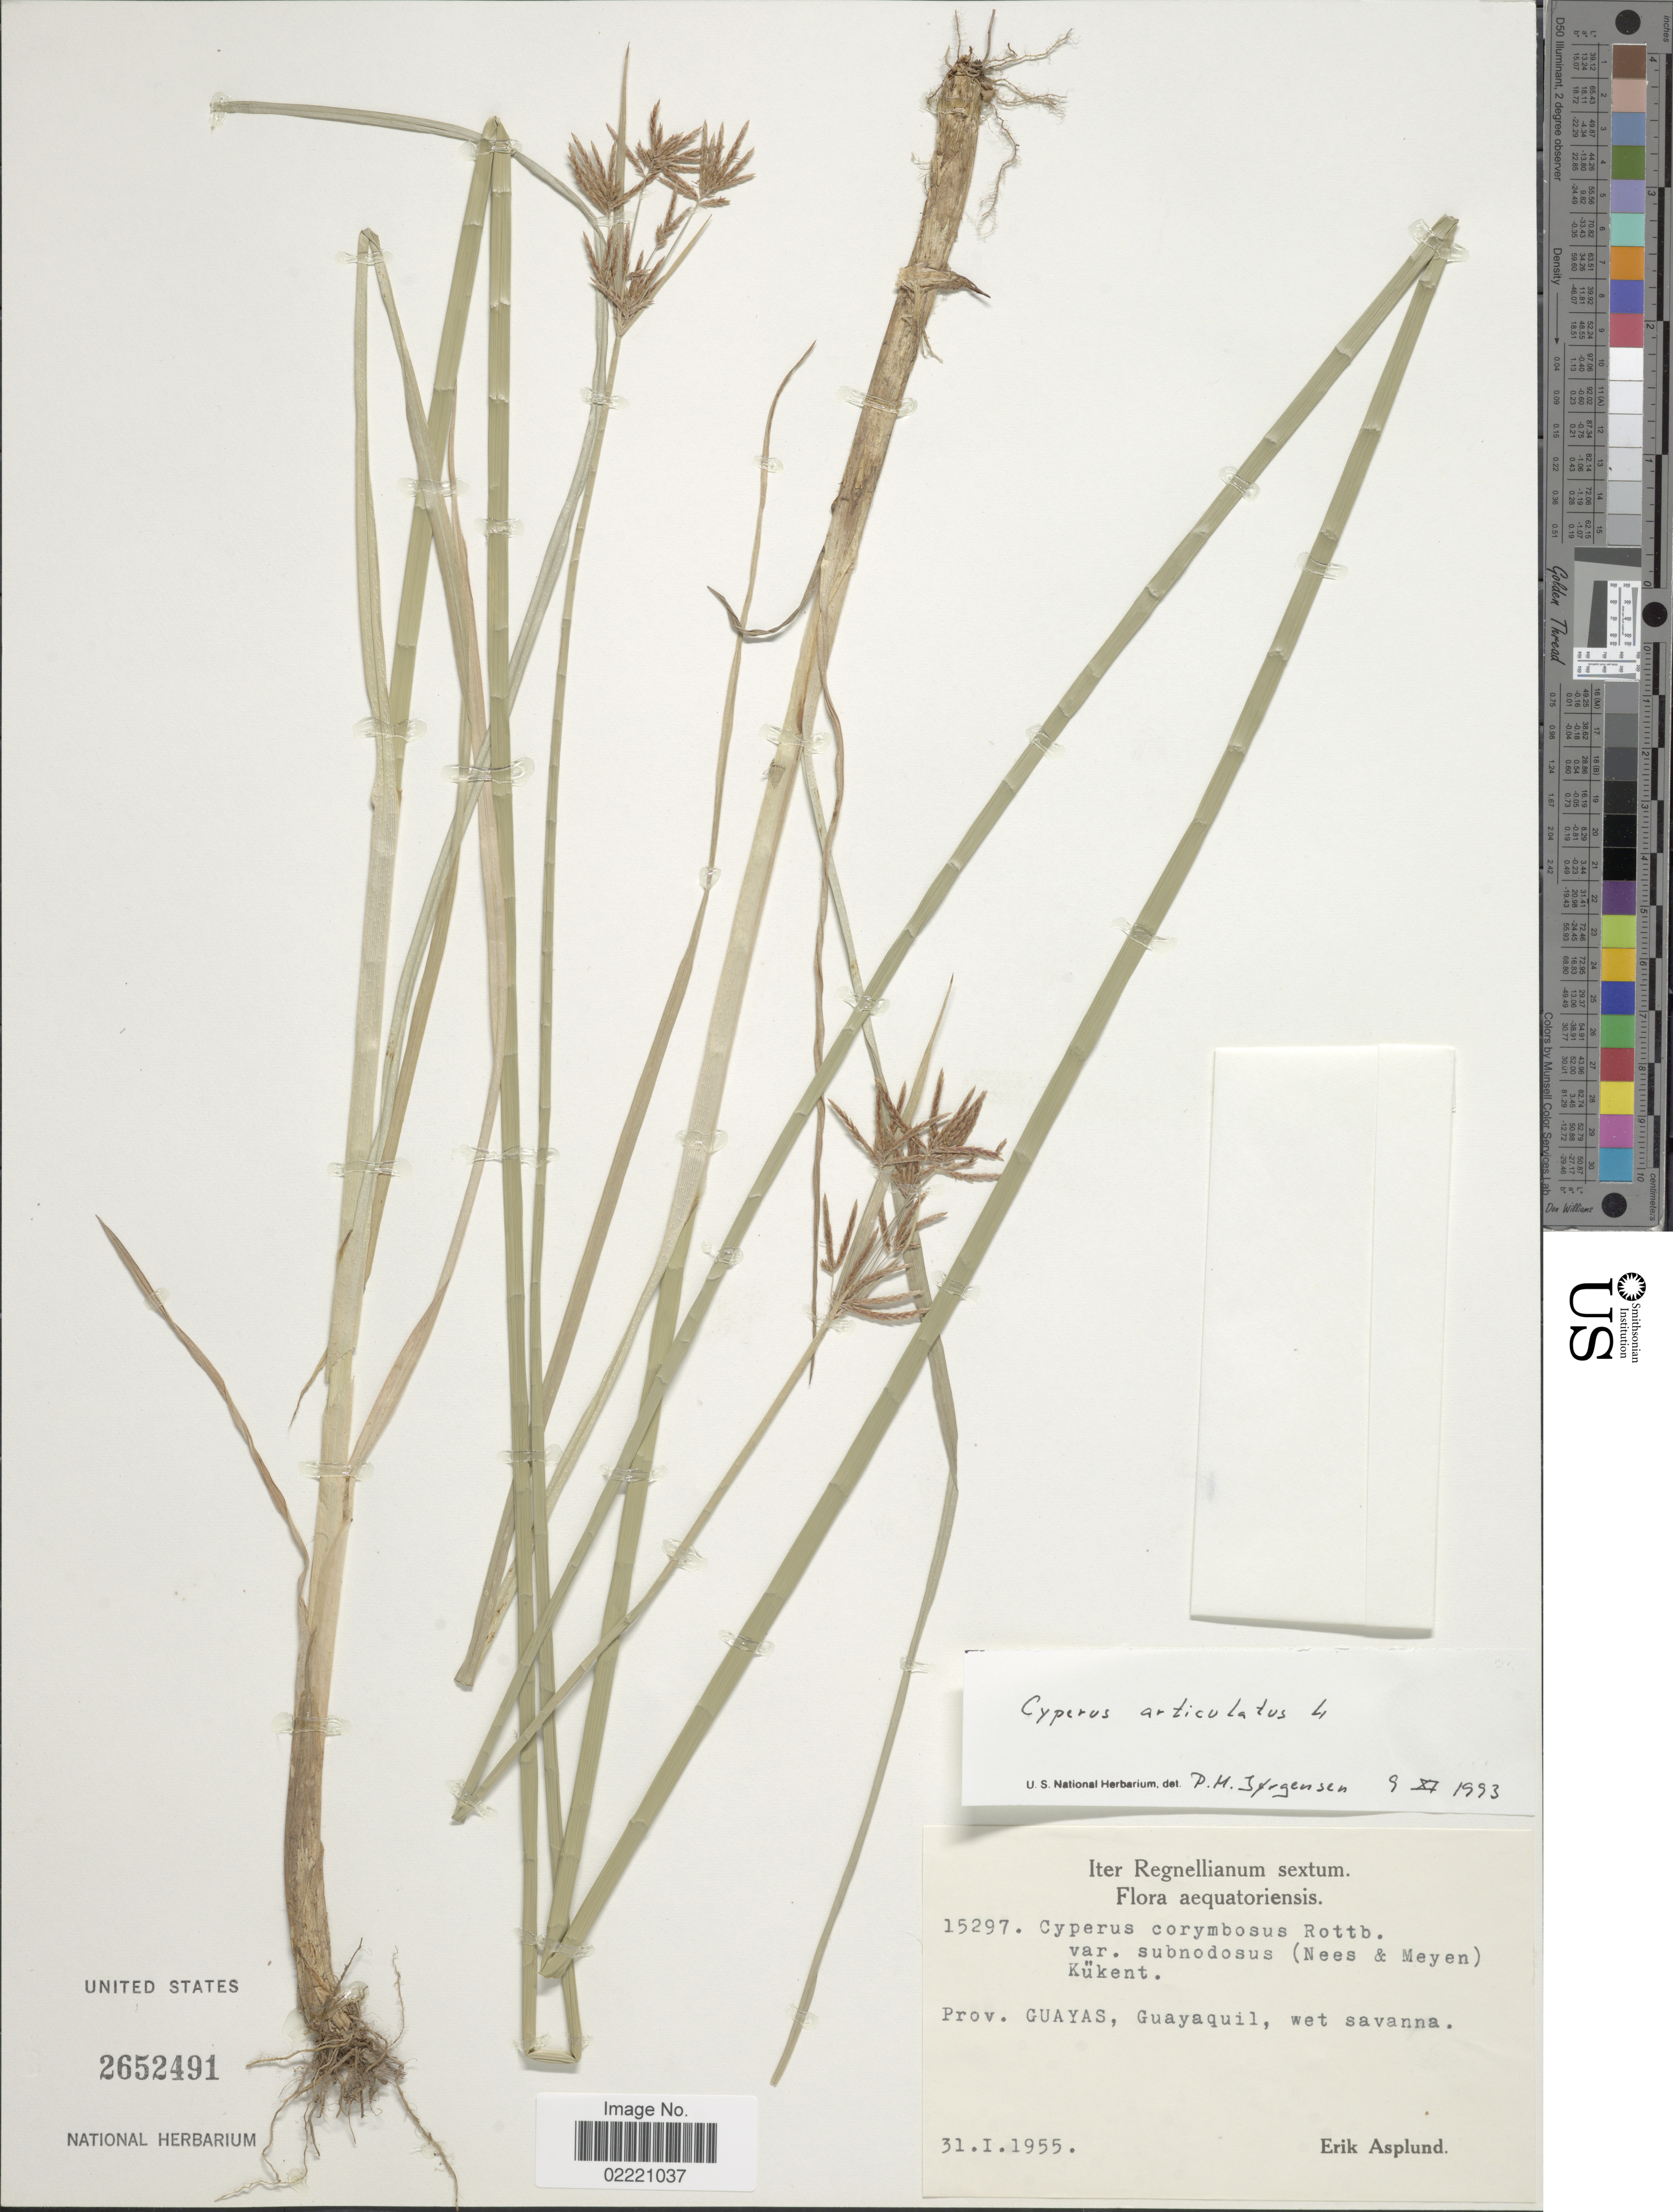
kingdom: Plantae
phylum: Tracheophyta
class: Liliopsida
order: Poales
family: Cyperaceae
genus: Cyperus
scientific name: Cyperus articulatus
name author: L.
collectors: E. Asplund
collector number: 15297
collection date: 1955-01-31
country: Ecuador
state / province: Guayas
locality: Guayaquil, wet savanna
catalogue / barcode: US 2652491